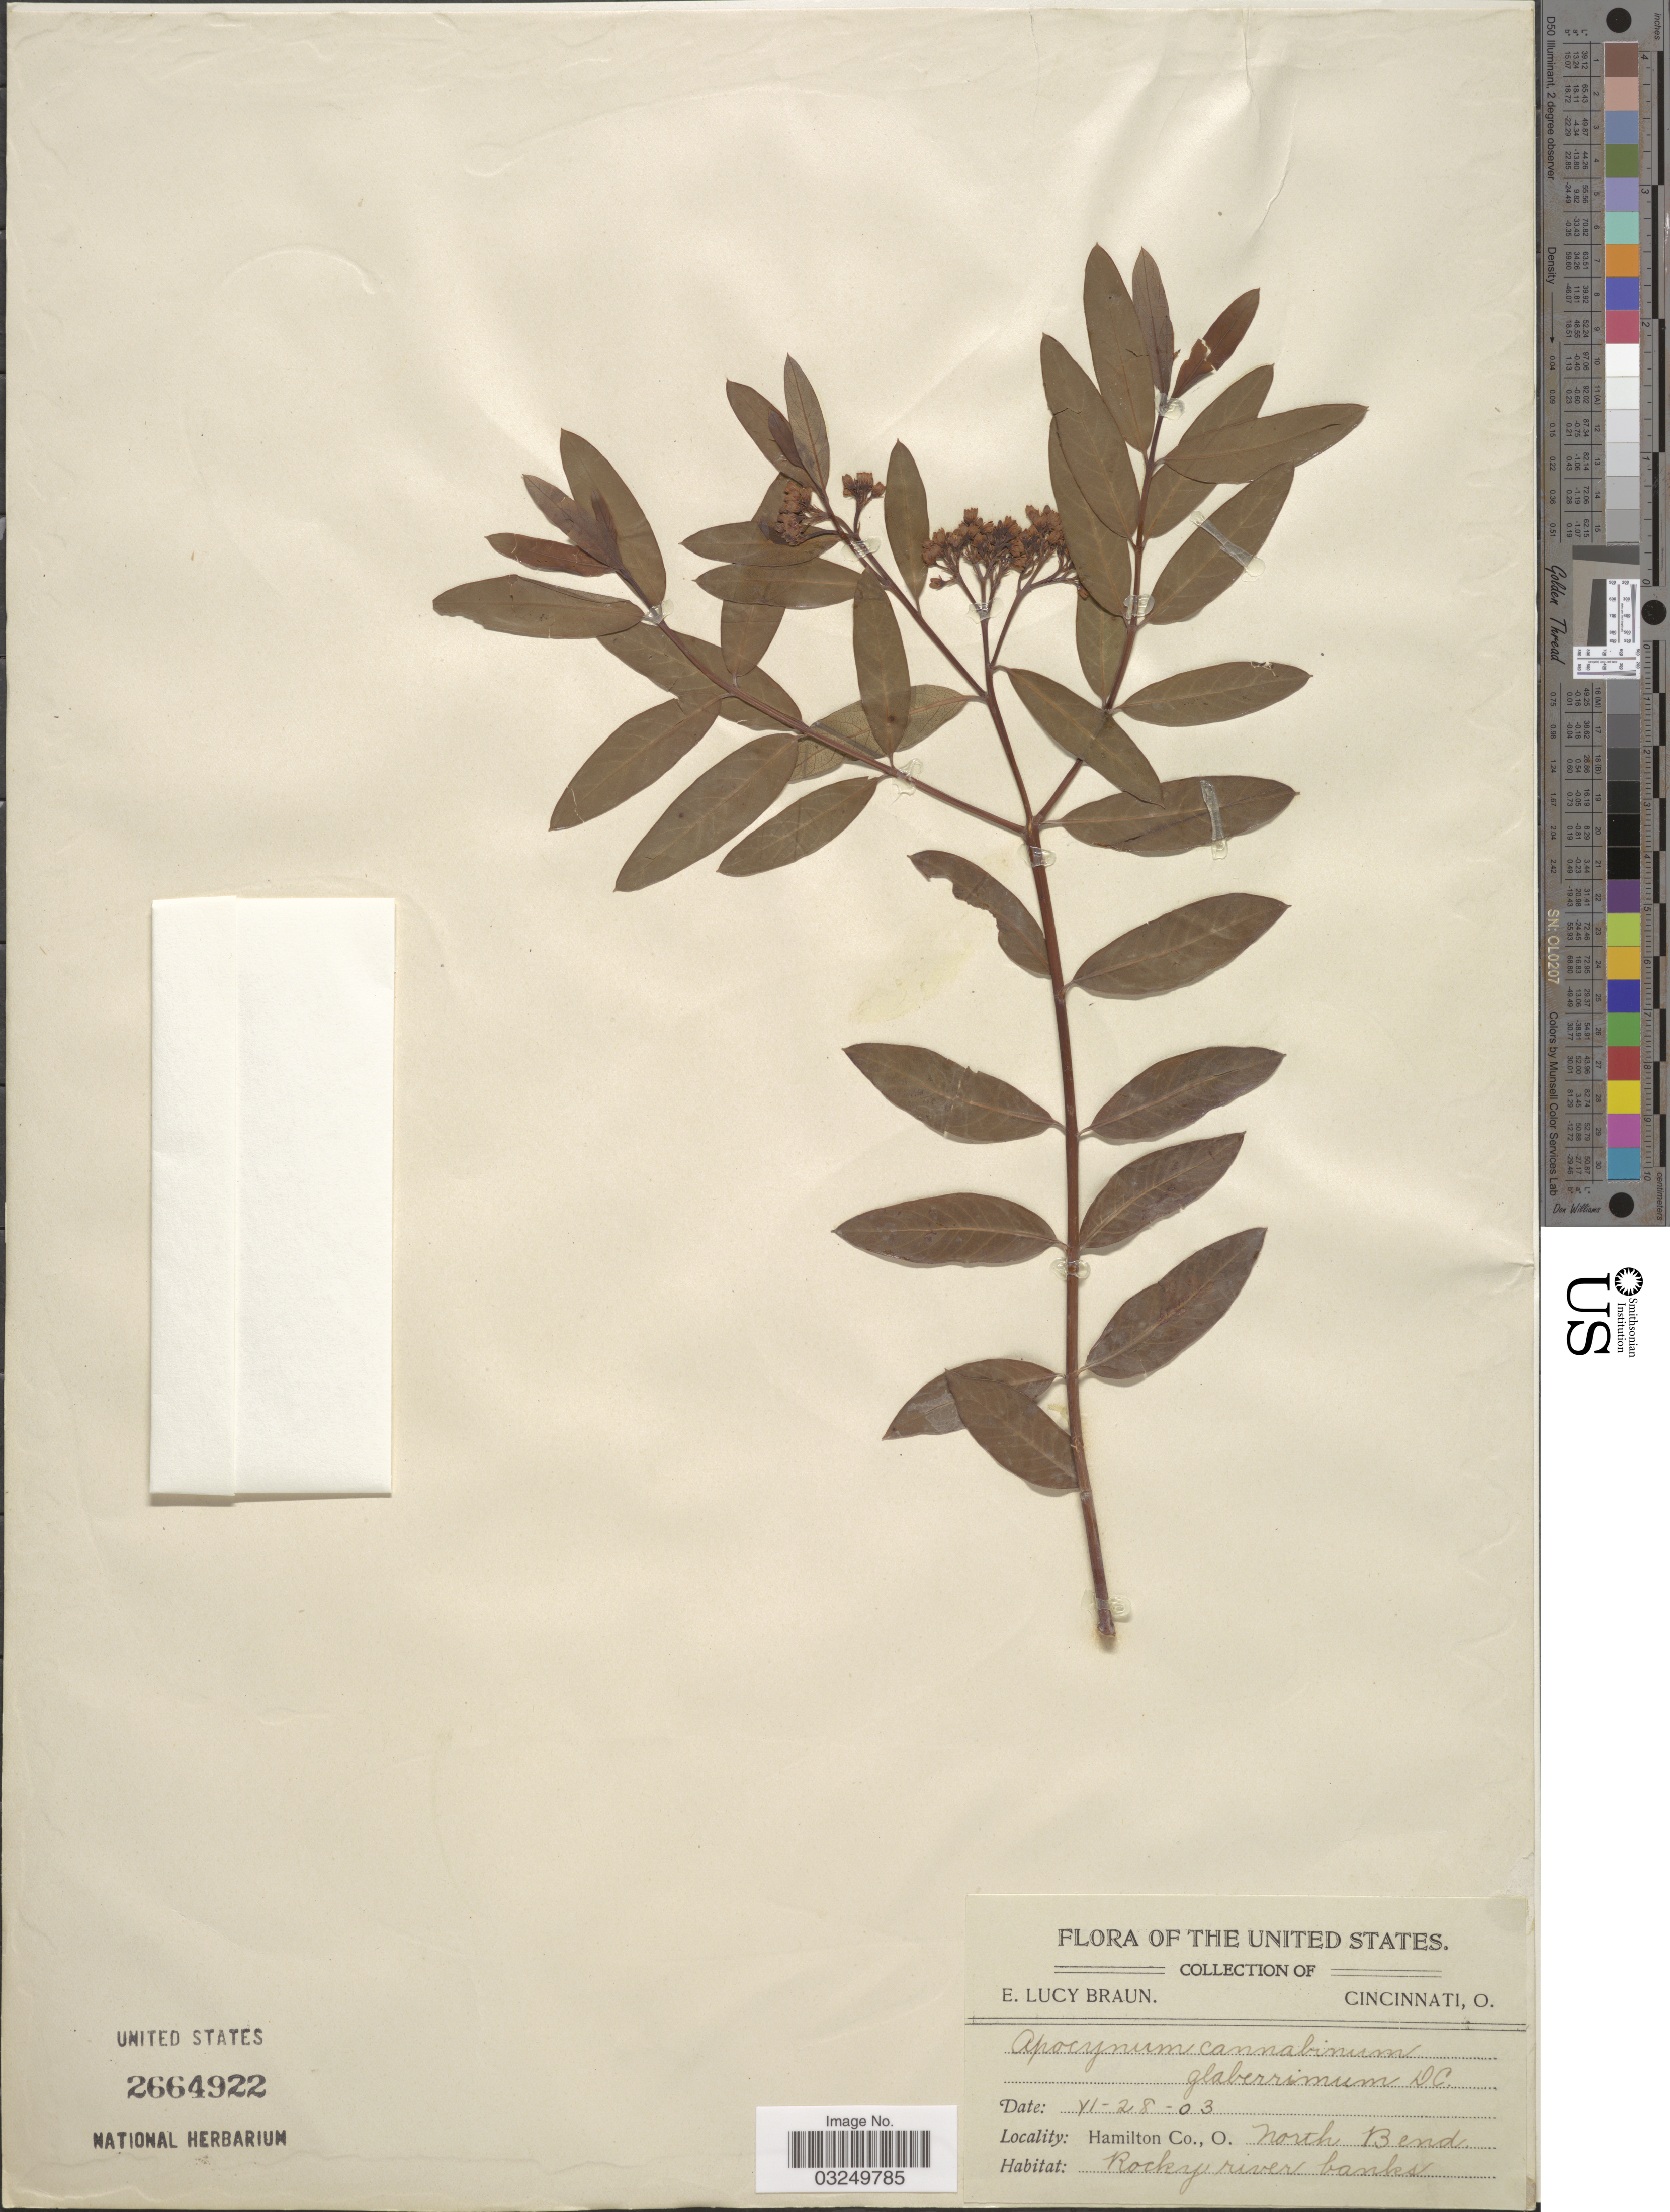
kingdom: Plantae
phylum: Tracheophyta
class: Magnoliopsida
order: Gentianales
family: Apocynaceae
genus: Apocynum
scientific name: Apocynum cannabinum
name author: L.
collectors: E. L. Braun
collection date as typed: Transcribed d/m/y: 28/6/3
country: United States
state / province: Ohio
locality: Hamilton Co. North Bend.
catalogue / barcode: US 2664922